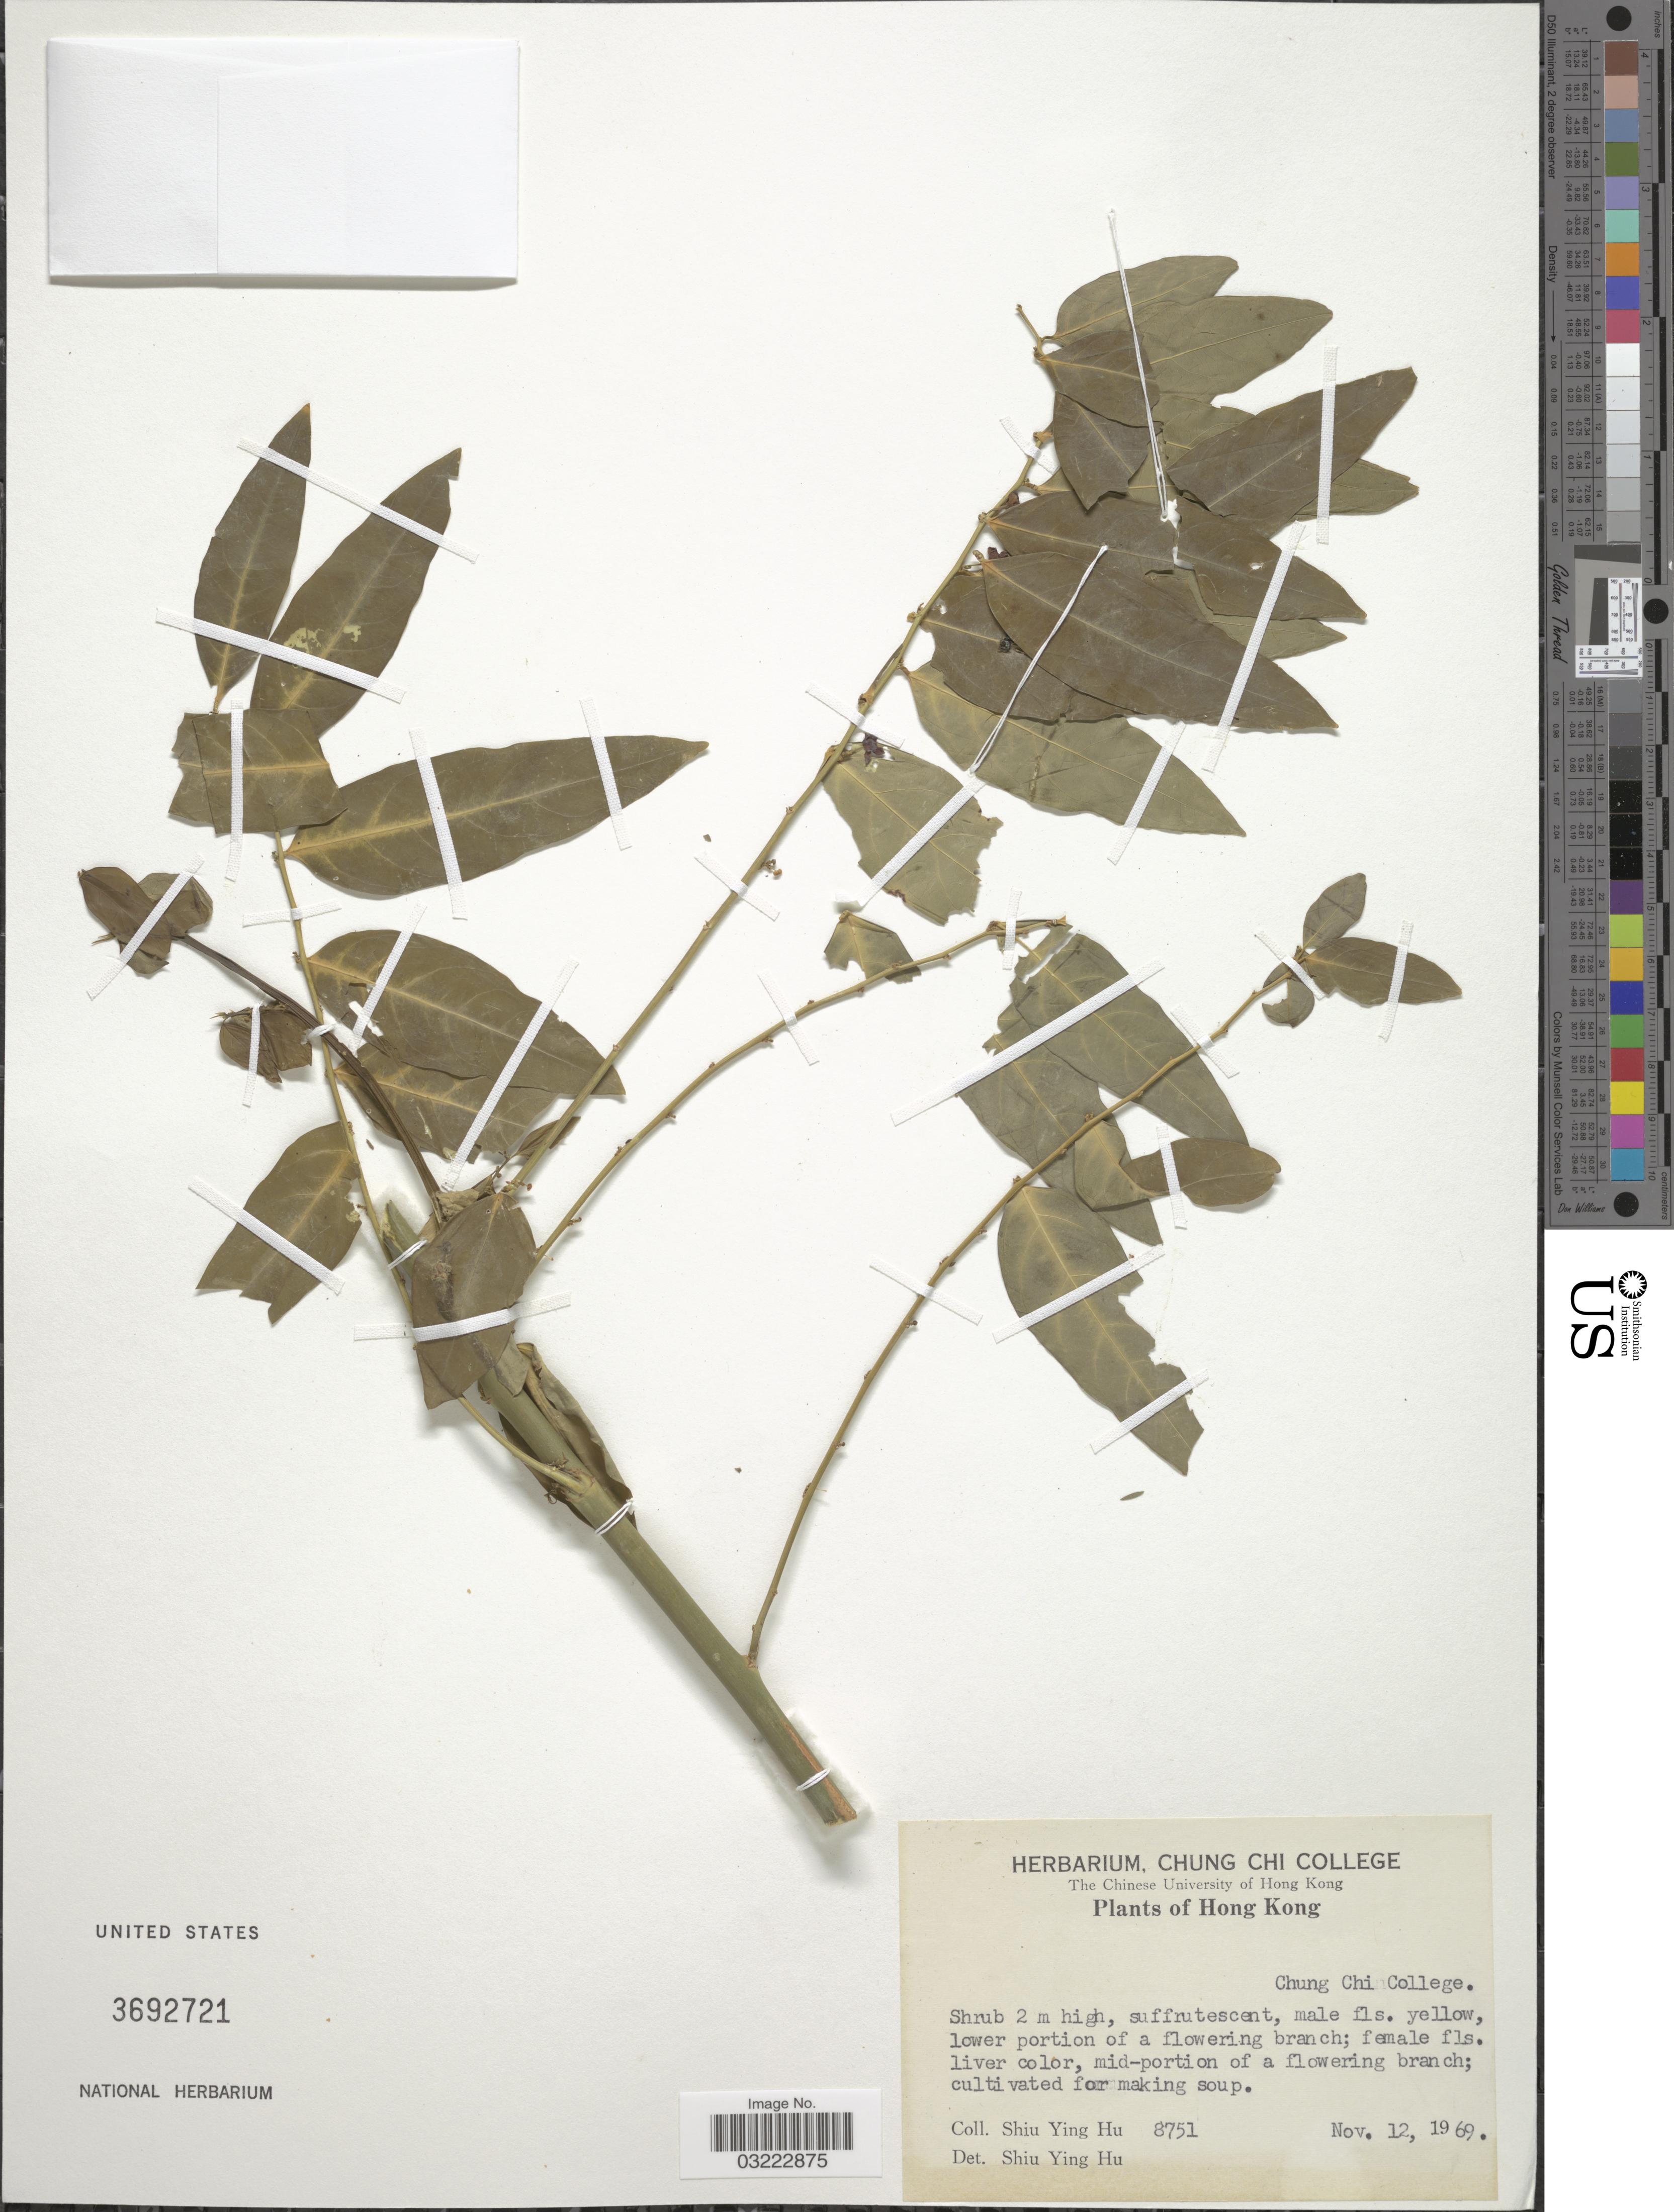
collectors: S. Y. Hu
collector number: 8751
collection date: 1969-11-12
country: China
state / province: Hong Kong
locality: Chung Chi College.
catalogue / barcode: US 3692721